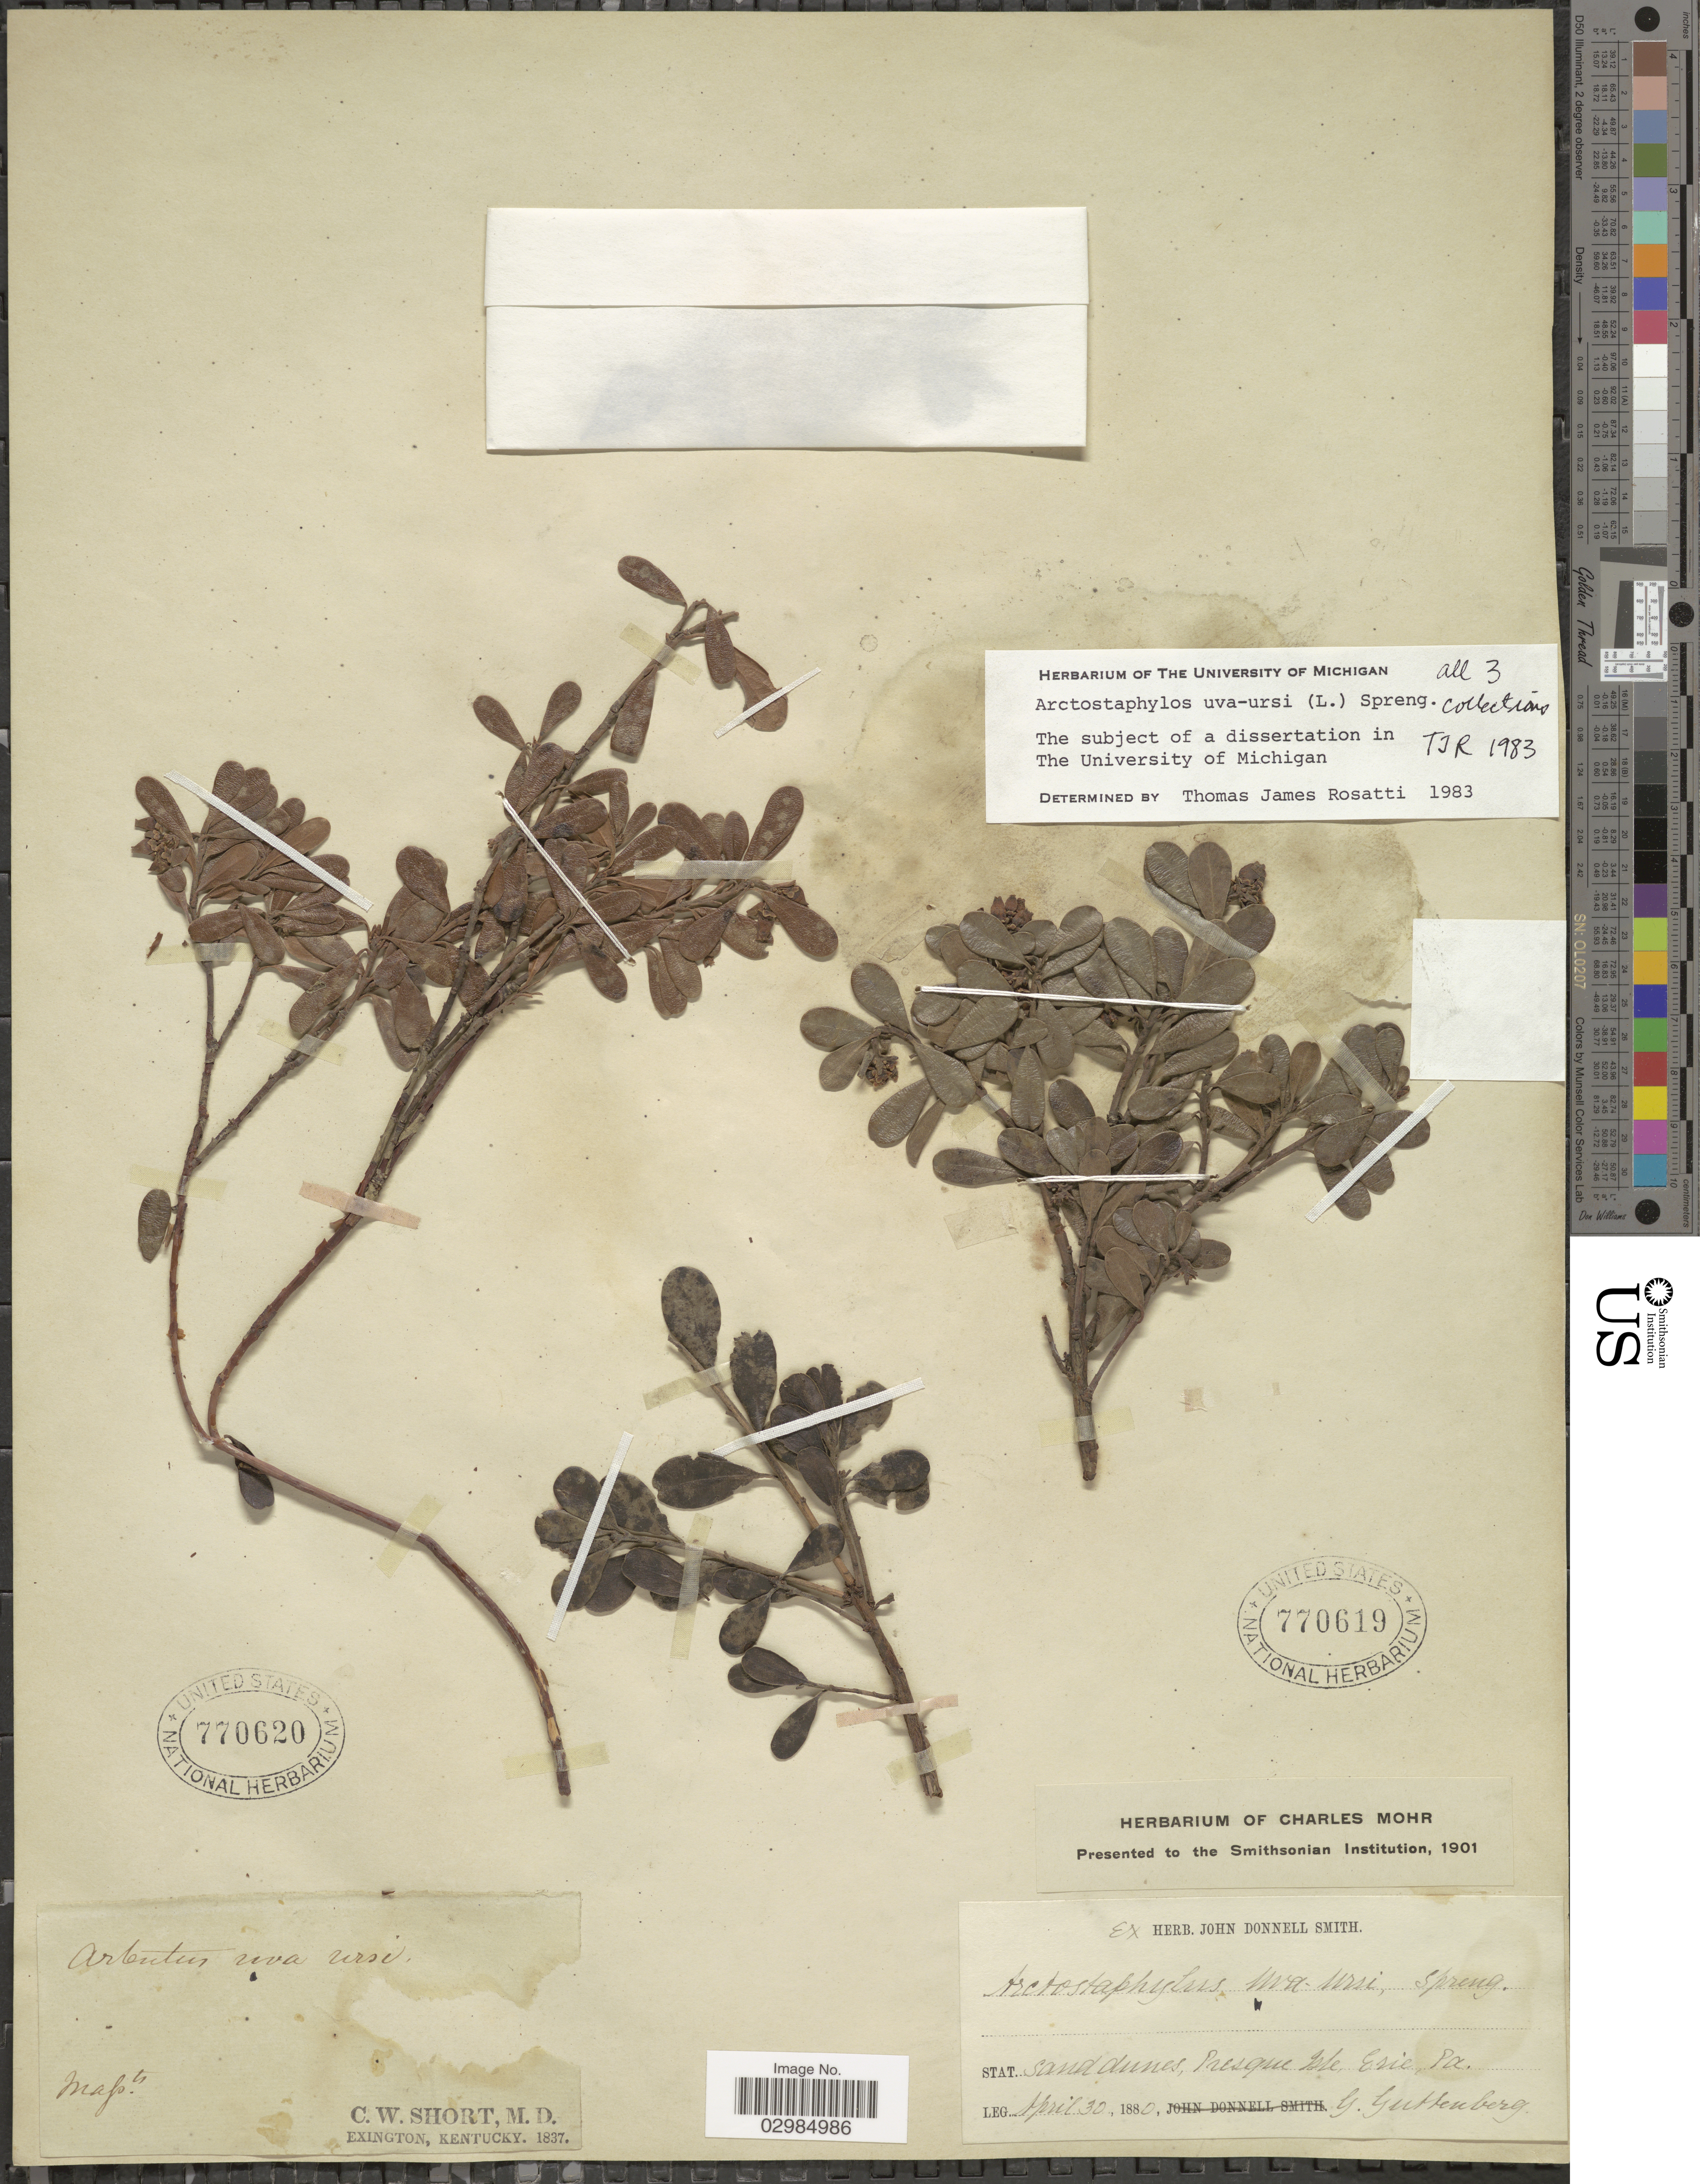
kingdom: Plantae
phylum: Tracheophyta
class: Magnoliopsida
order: Ericales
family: Ericaceae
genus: Arctostaphylos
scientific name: Arctostaphylos uva-ursi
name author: (L.) Spreng.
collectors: C. W. Short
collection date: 1837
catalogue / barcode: US 770620-2